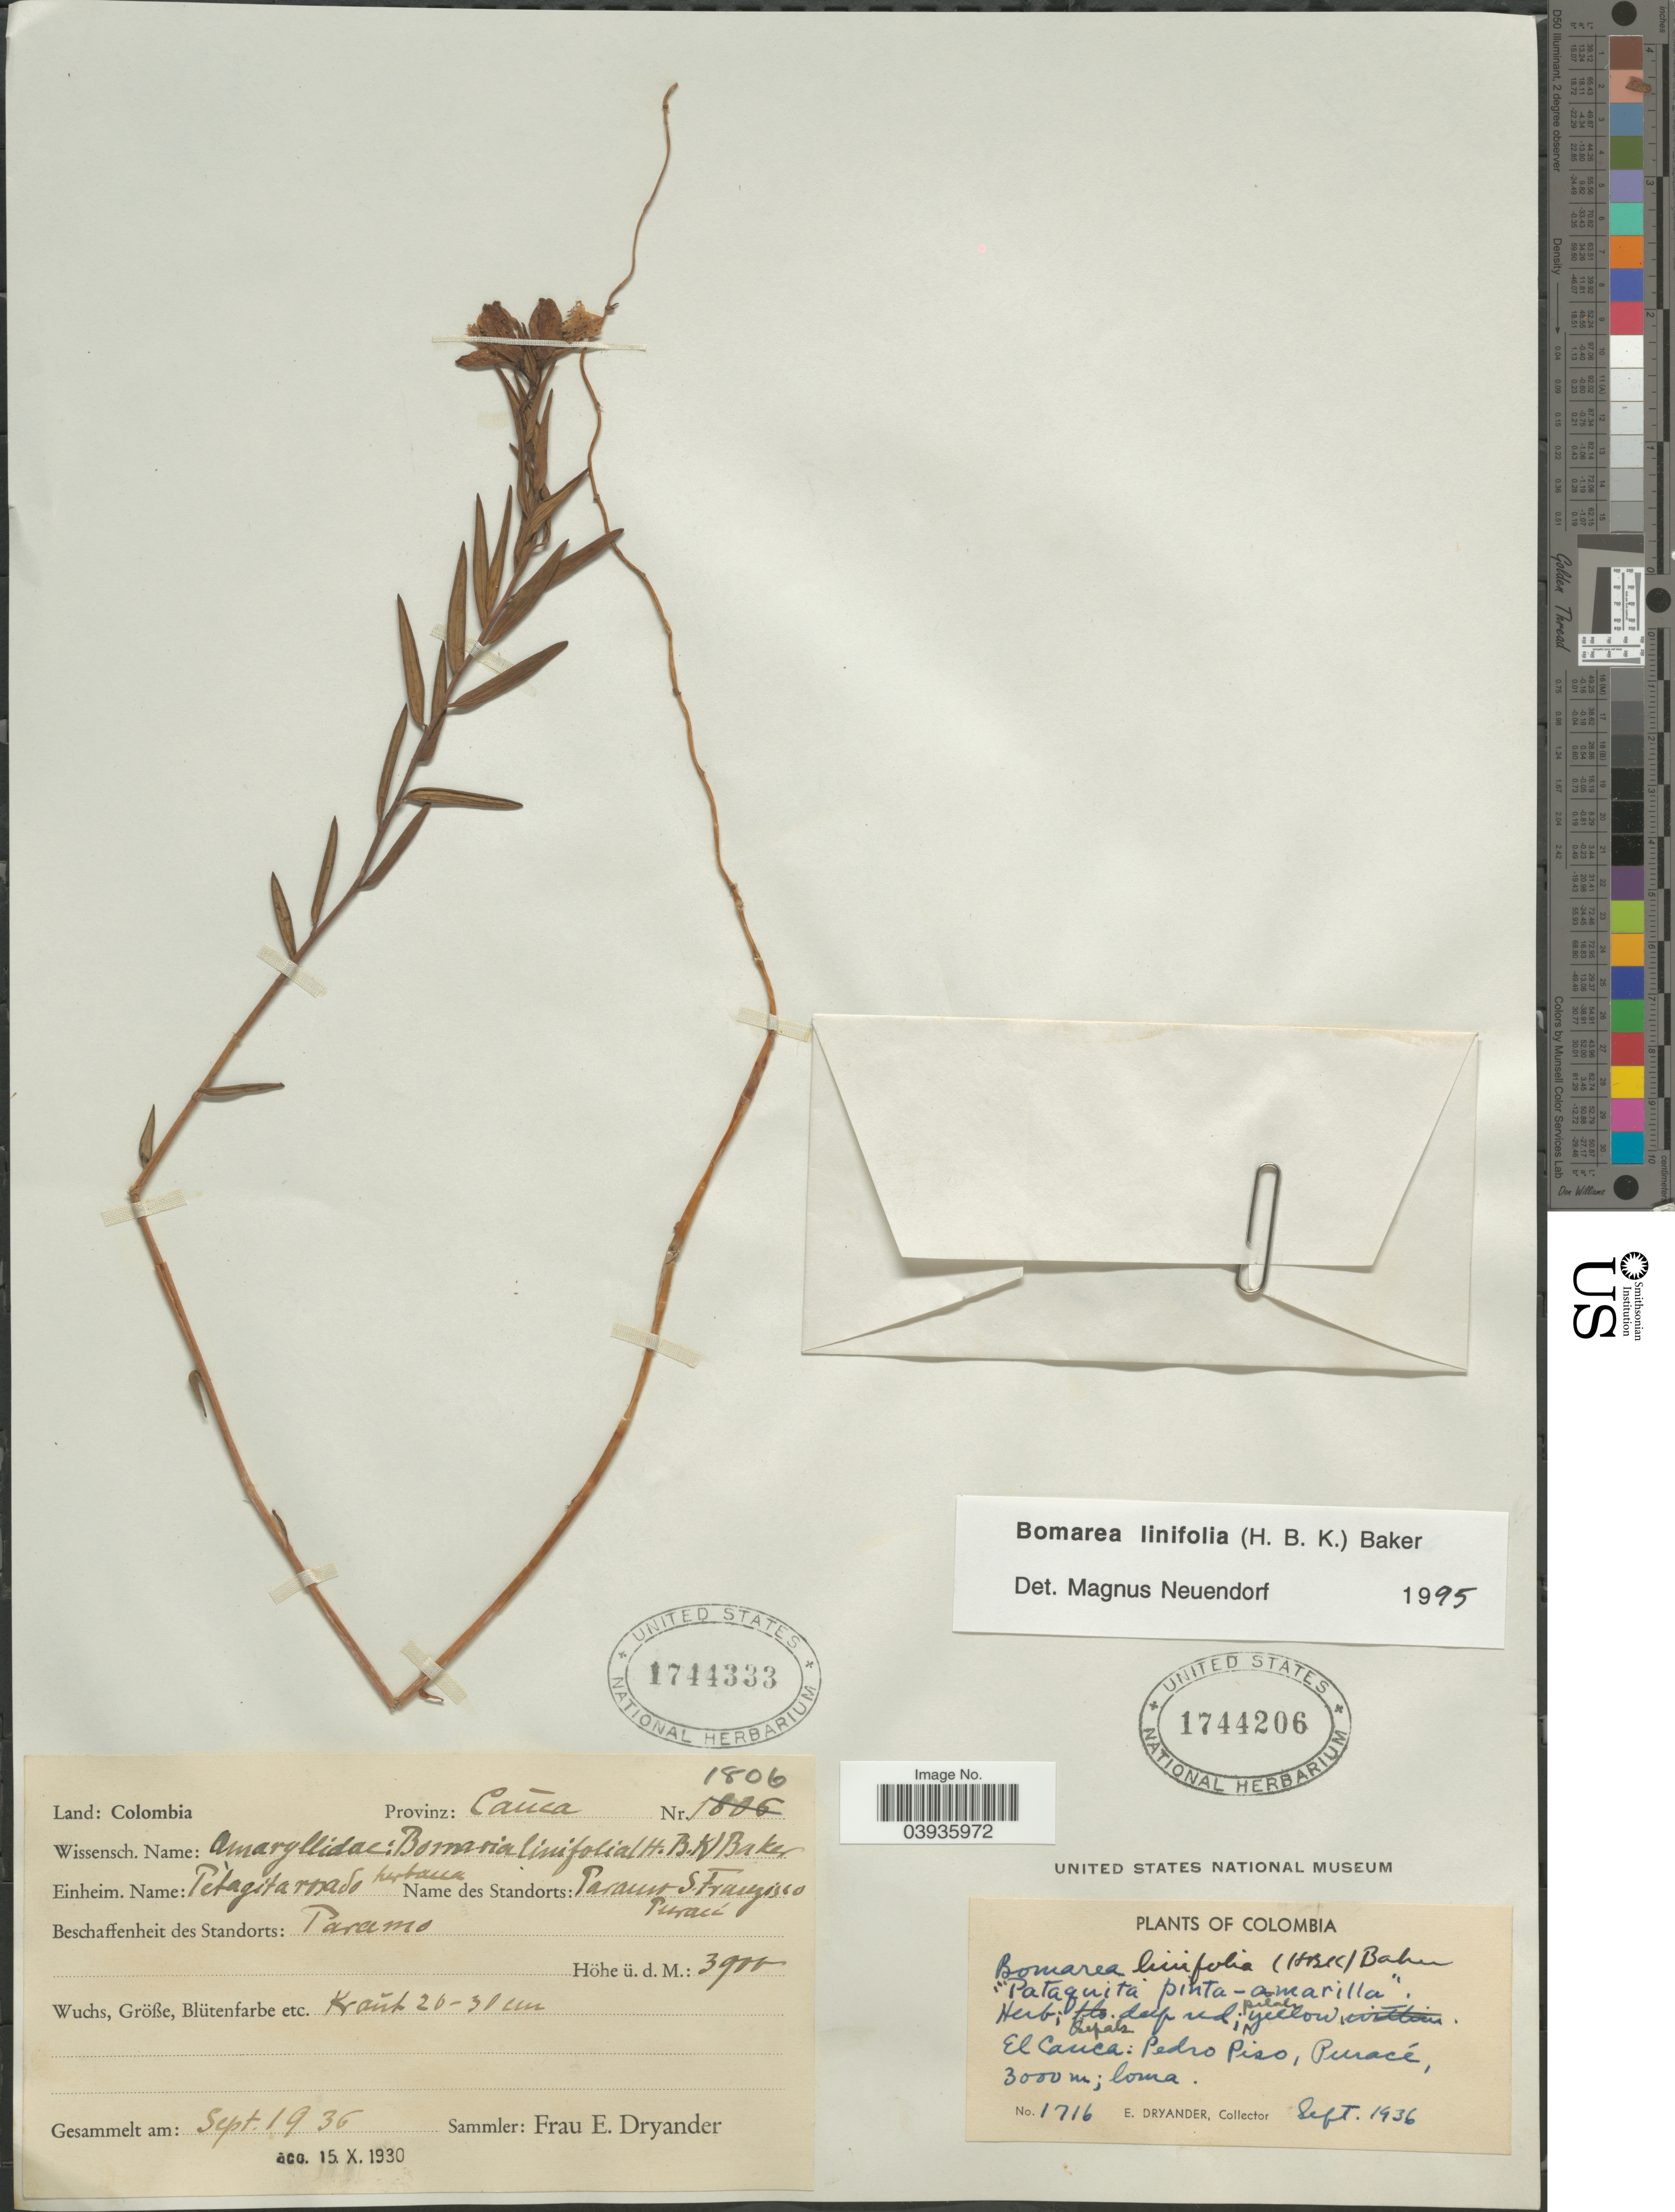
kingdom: Plantae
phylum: Tracheophyta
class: Liliopsida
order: Liliales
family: Alstroemeriaceae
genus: Bomarea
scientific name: Bomarea linifolia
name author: (Kunth) Baker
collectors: E. Dryander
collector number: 1716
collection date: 1936-09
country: Colombia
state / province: Cauca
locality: El Cauca: Pedro Psio, Puracé.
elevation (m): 3000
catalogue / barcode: US 1744206-2